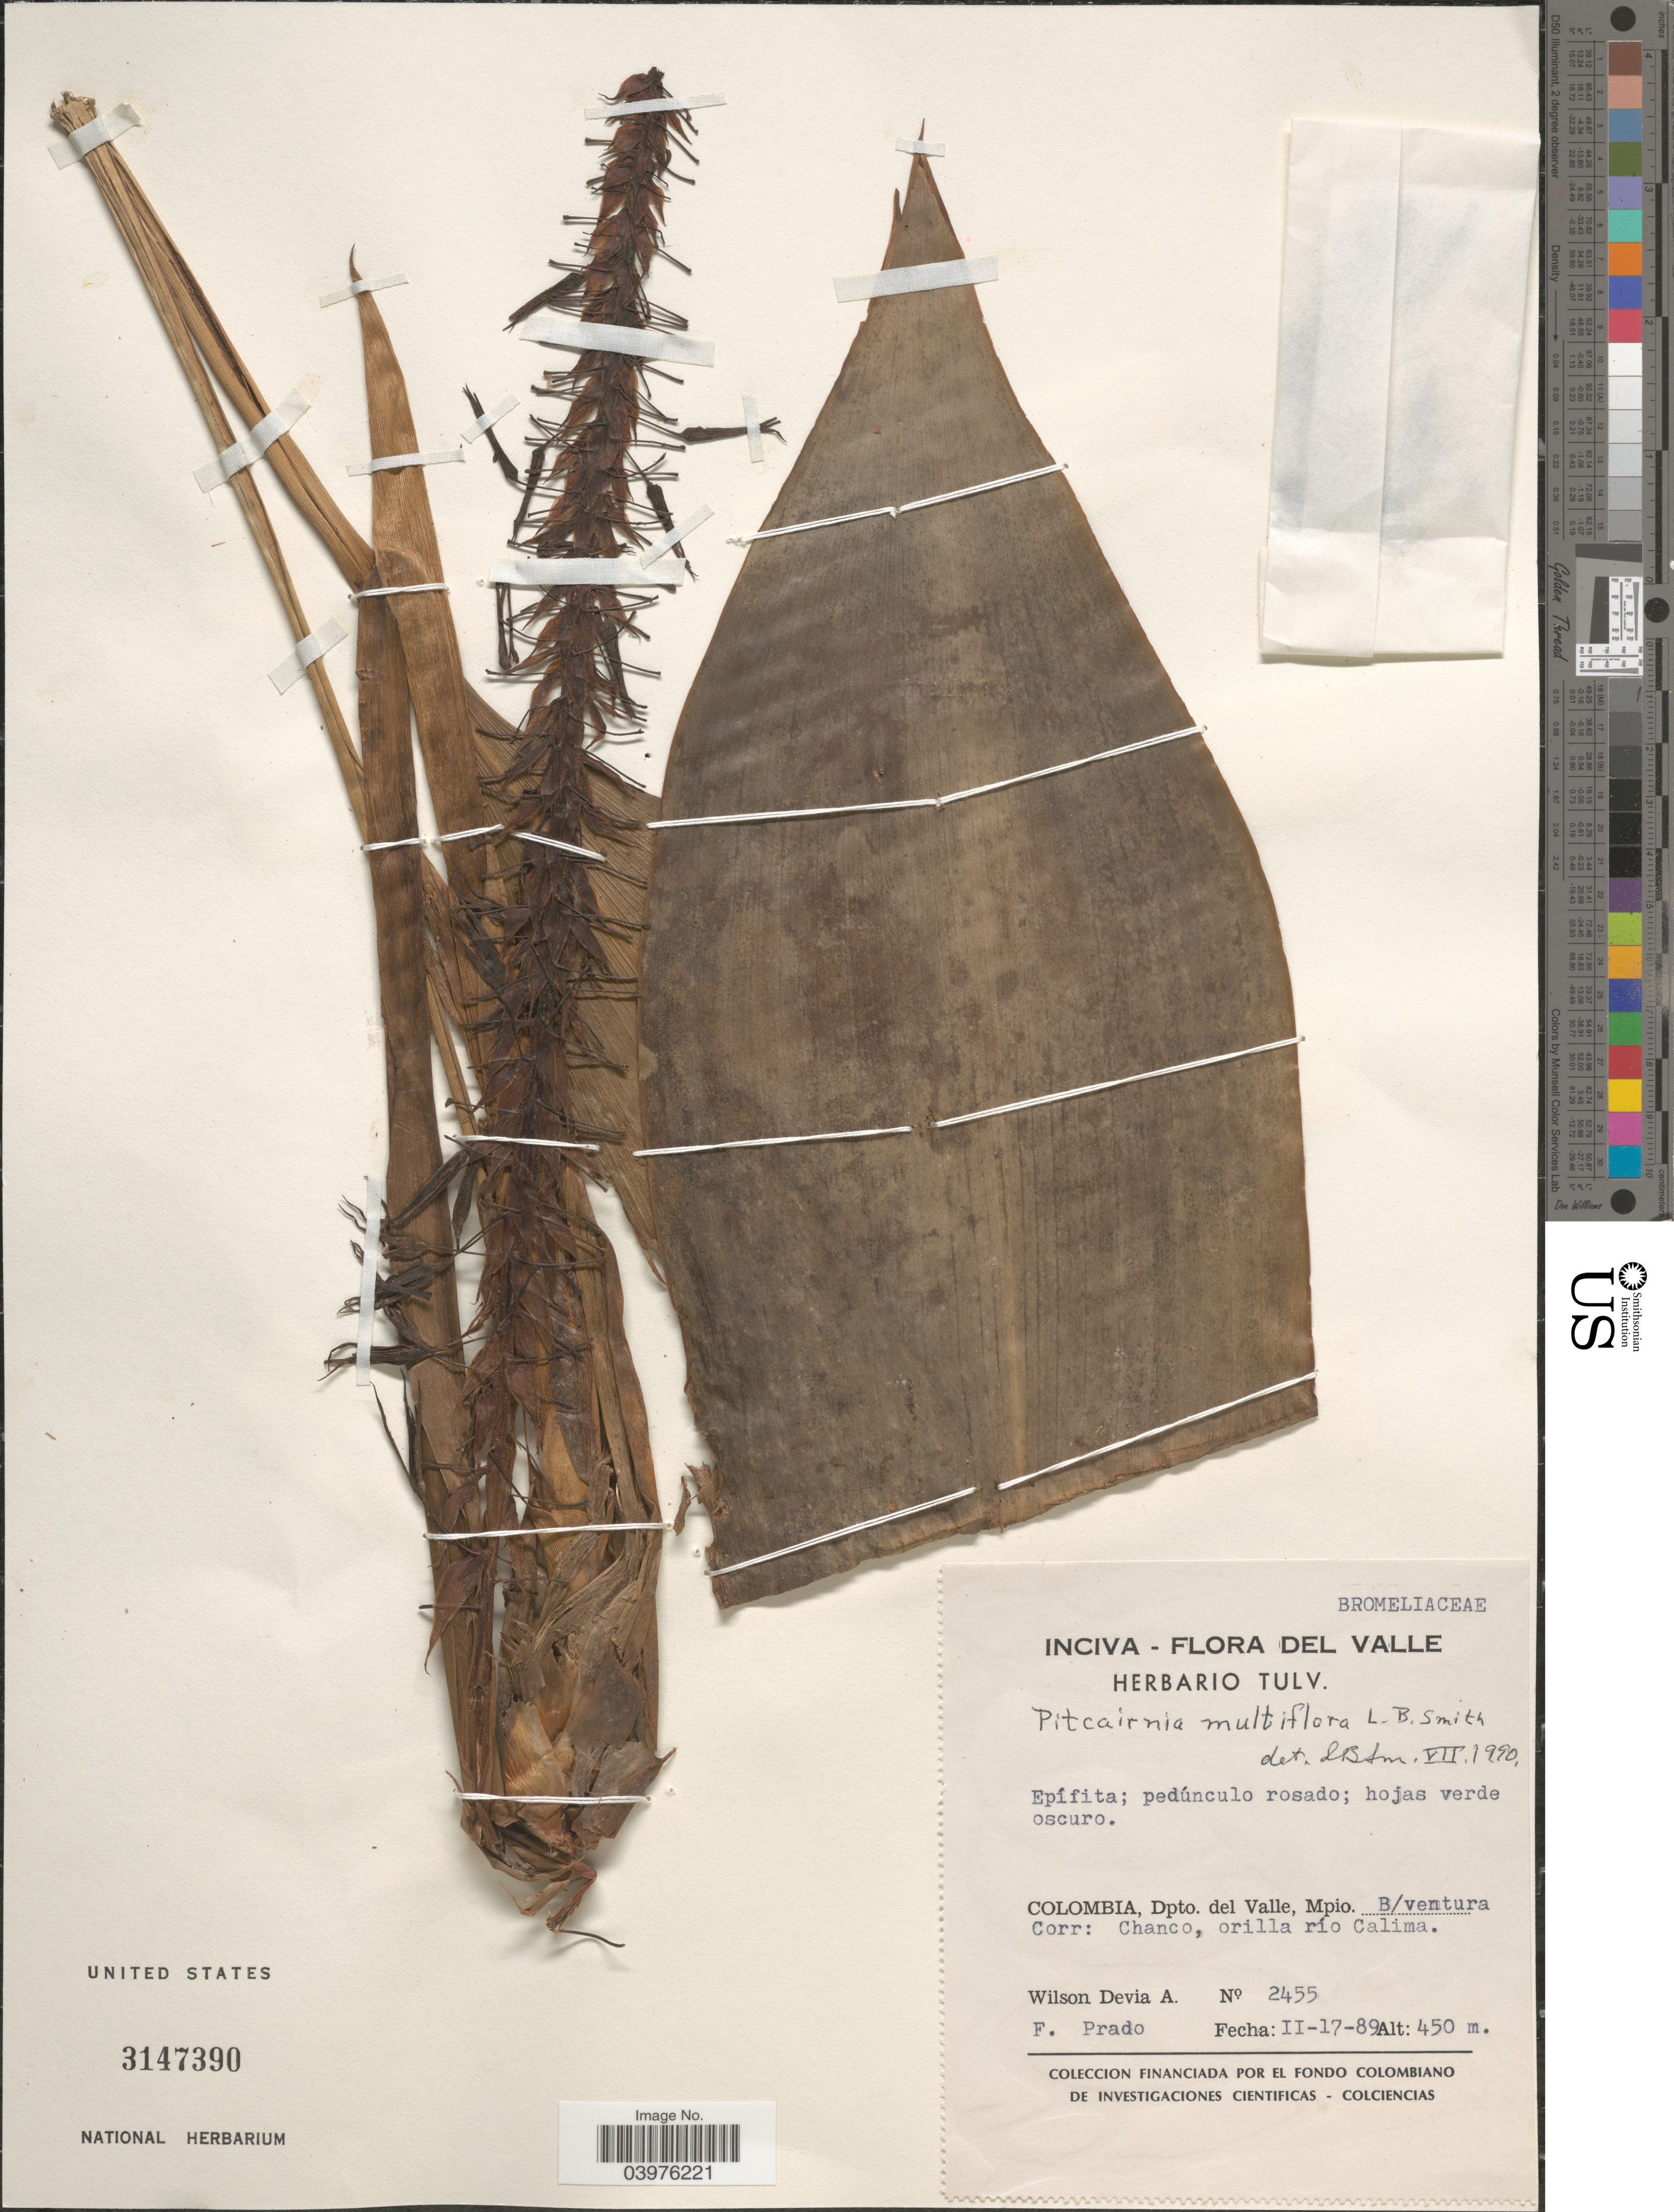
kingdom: Plantae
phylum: Tracheophyta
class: Liliopsida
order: Poales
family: Bromeliaceae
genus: Pitcairnia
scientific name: Pitcairnia multiflora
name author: L.B. Sm.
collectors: W. Devia A. & F. Prado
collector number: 2455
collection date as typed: Transcribed d/m/y: 17/2/89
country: Colombia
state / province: Valle del Cauca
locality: Dpto. del Valle, Mpio. B/ventura Corr: Chanco, orilla río Calima.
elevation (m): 450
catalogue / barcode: US 3147390